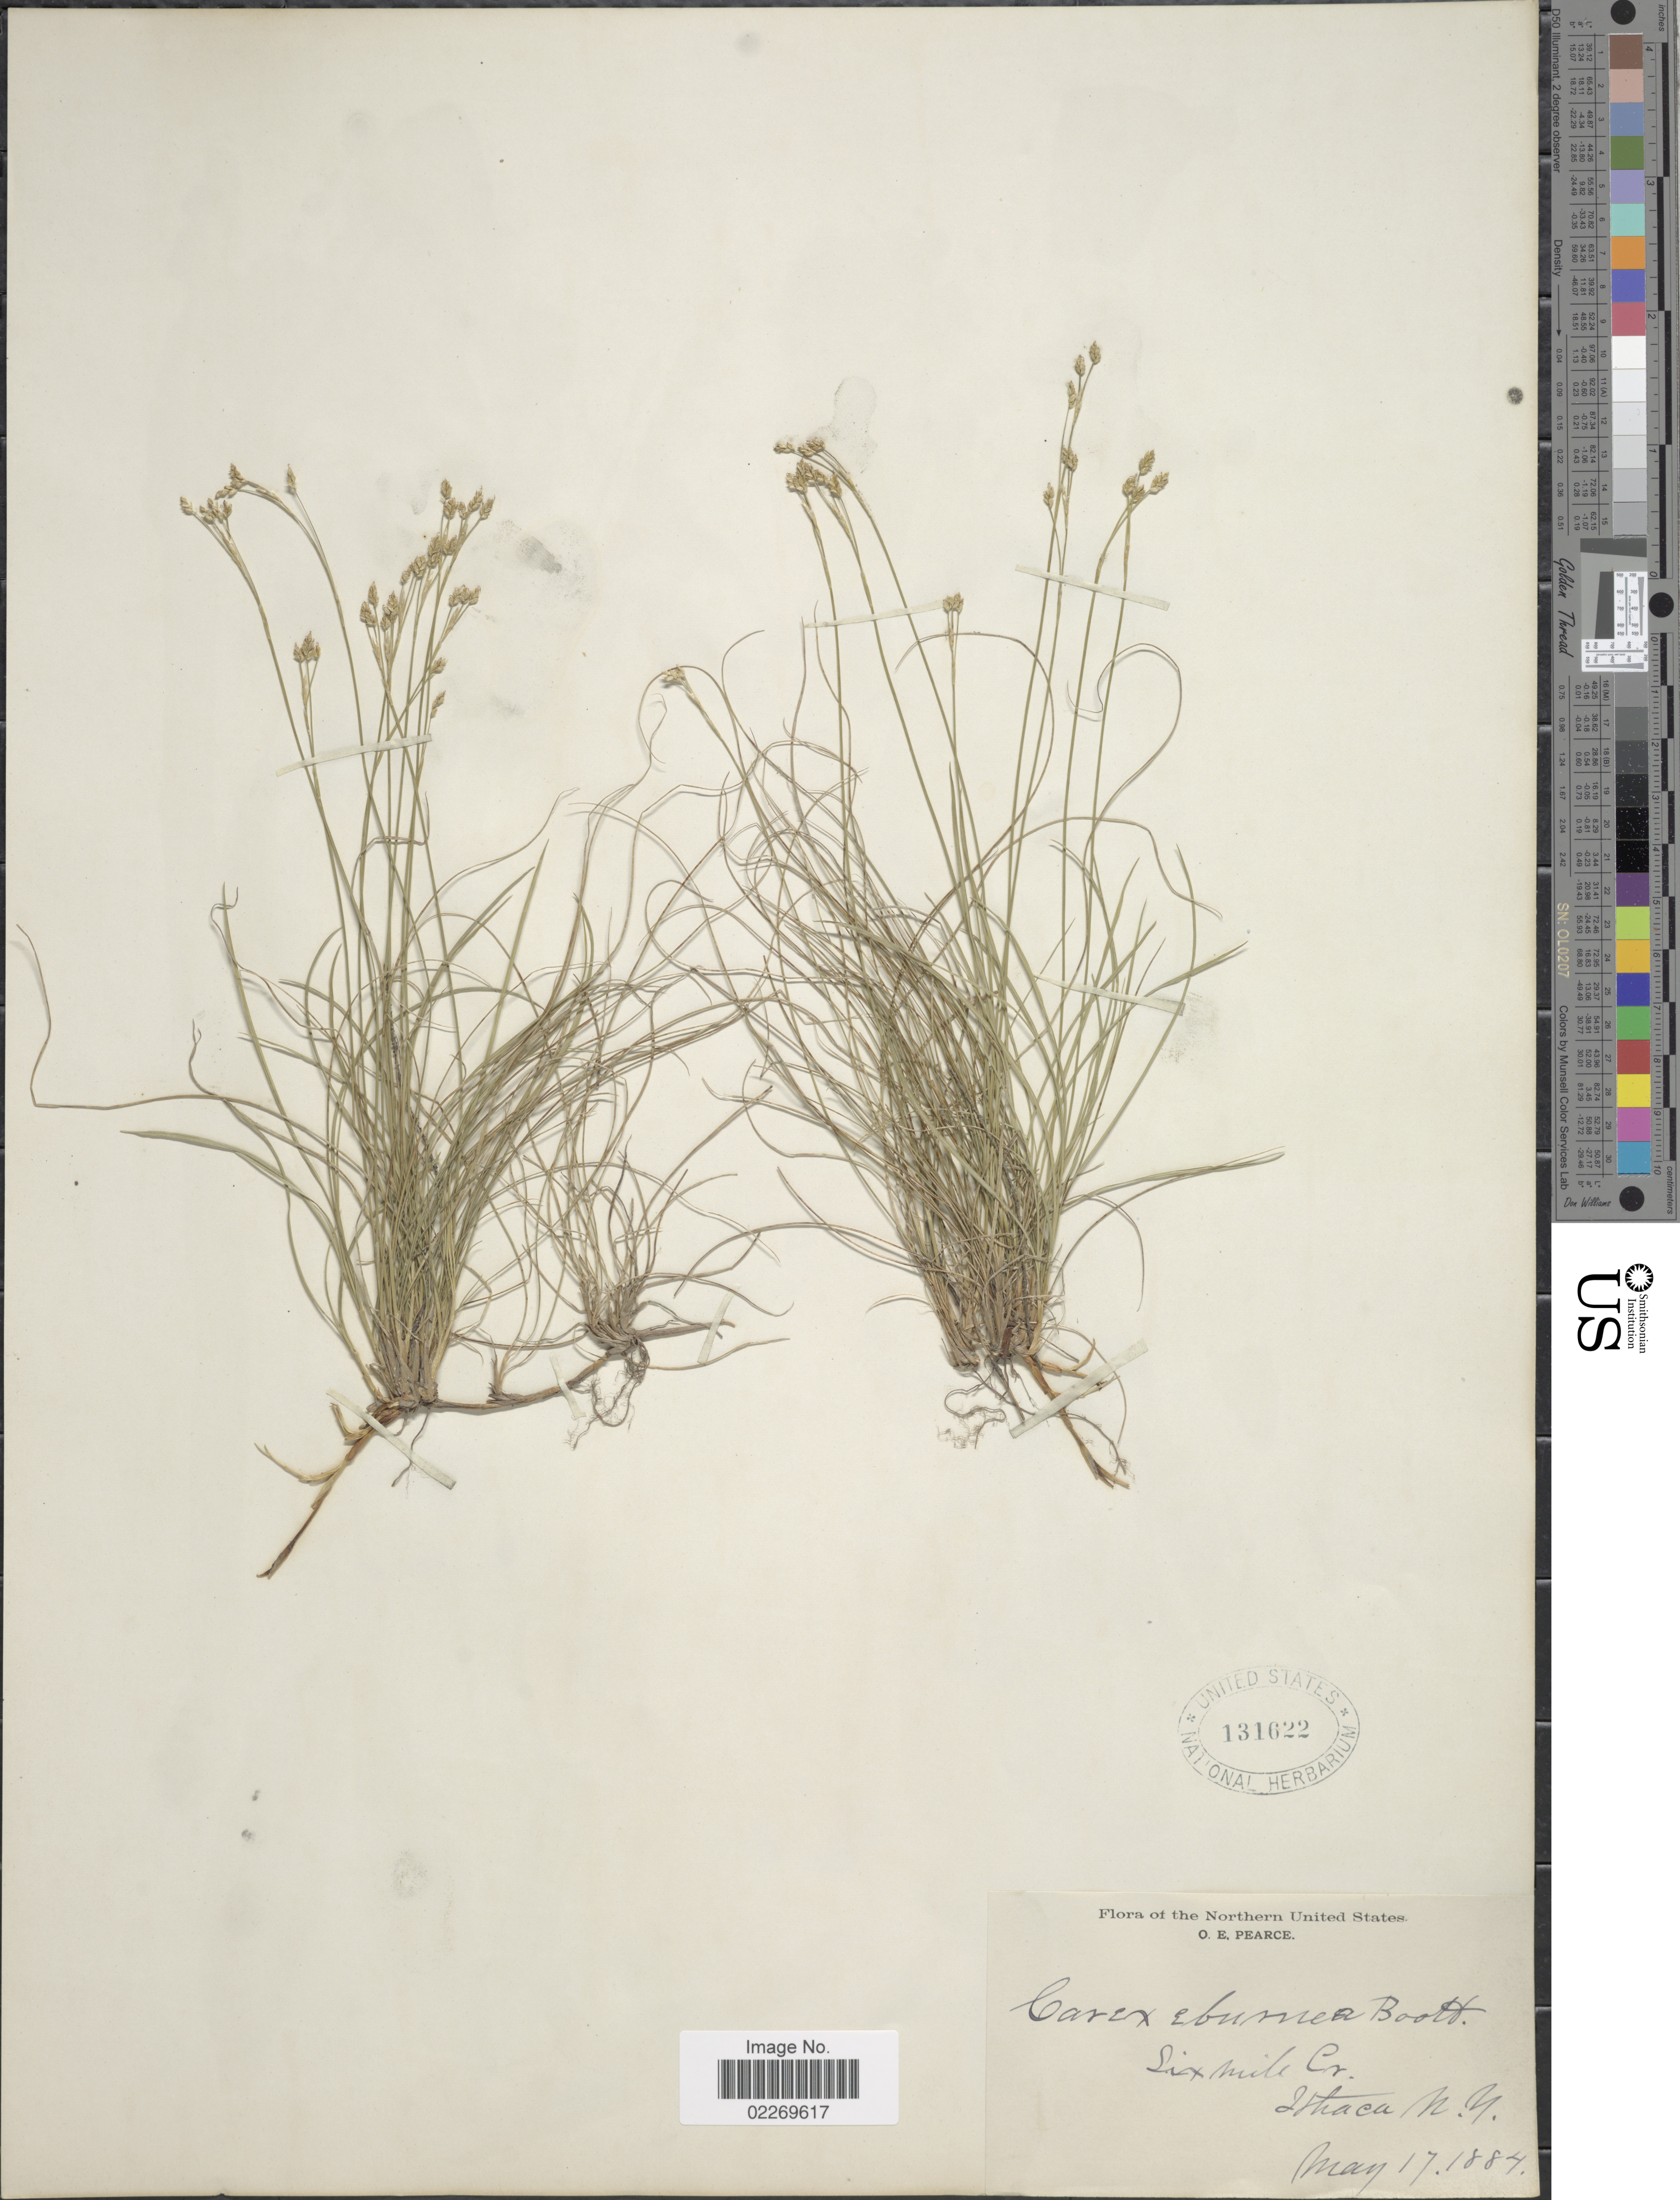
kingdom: Plantae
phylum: Tracheophyta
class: Liliopsida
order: Poales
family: Cyperaceae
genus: Carex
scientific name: Carex eburnea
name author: Boott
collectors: O. E. Pearce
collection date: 1884-05-17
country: United States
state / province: New York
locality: Six Mile Co. Ithaca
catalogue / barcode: US 131622